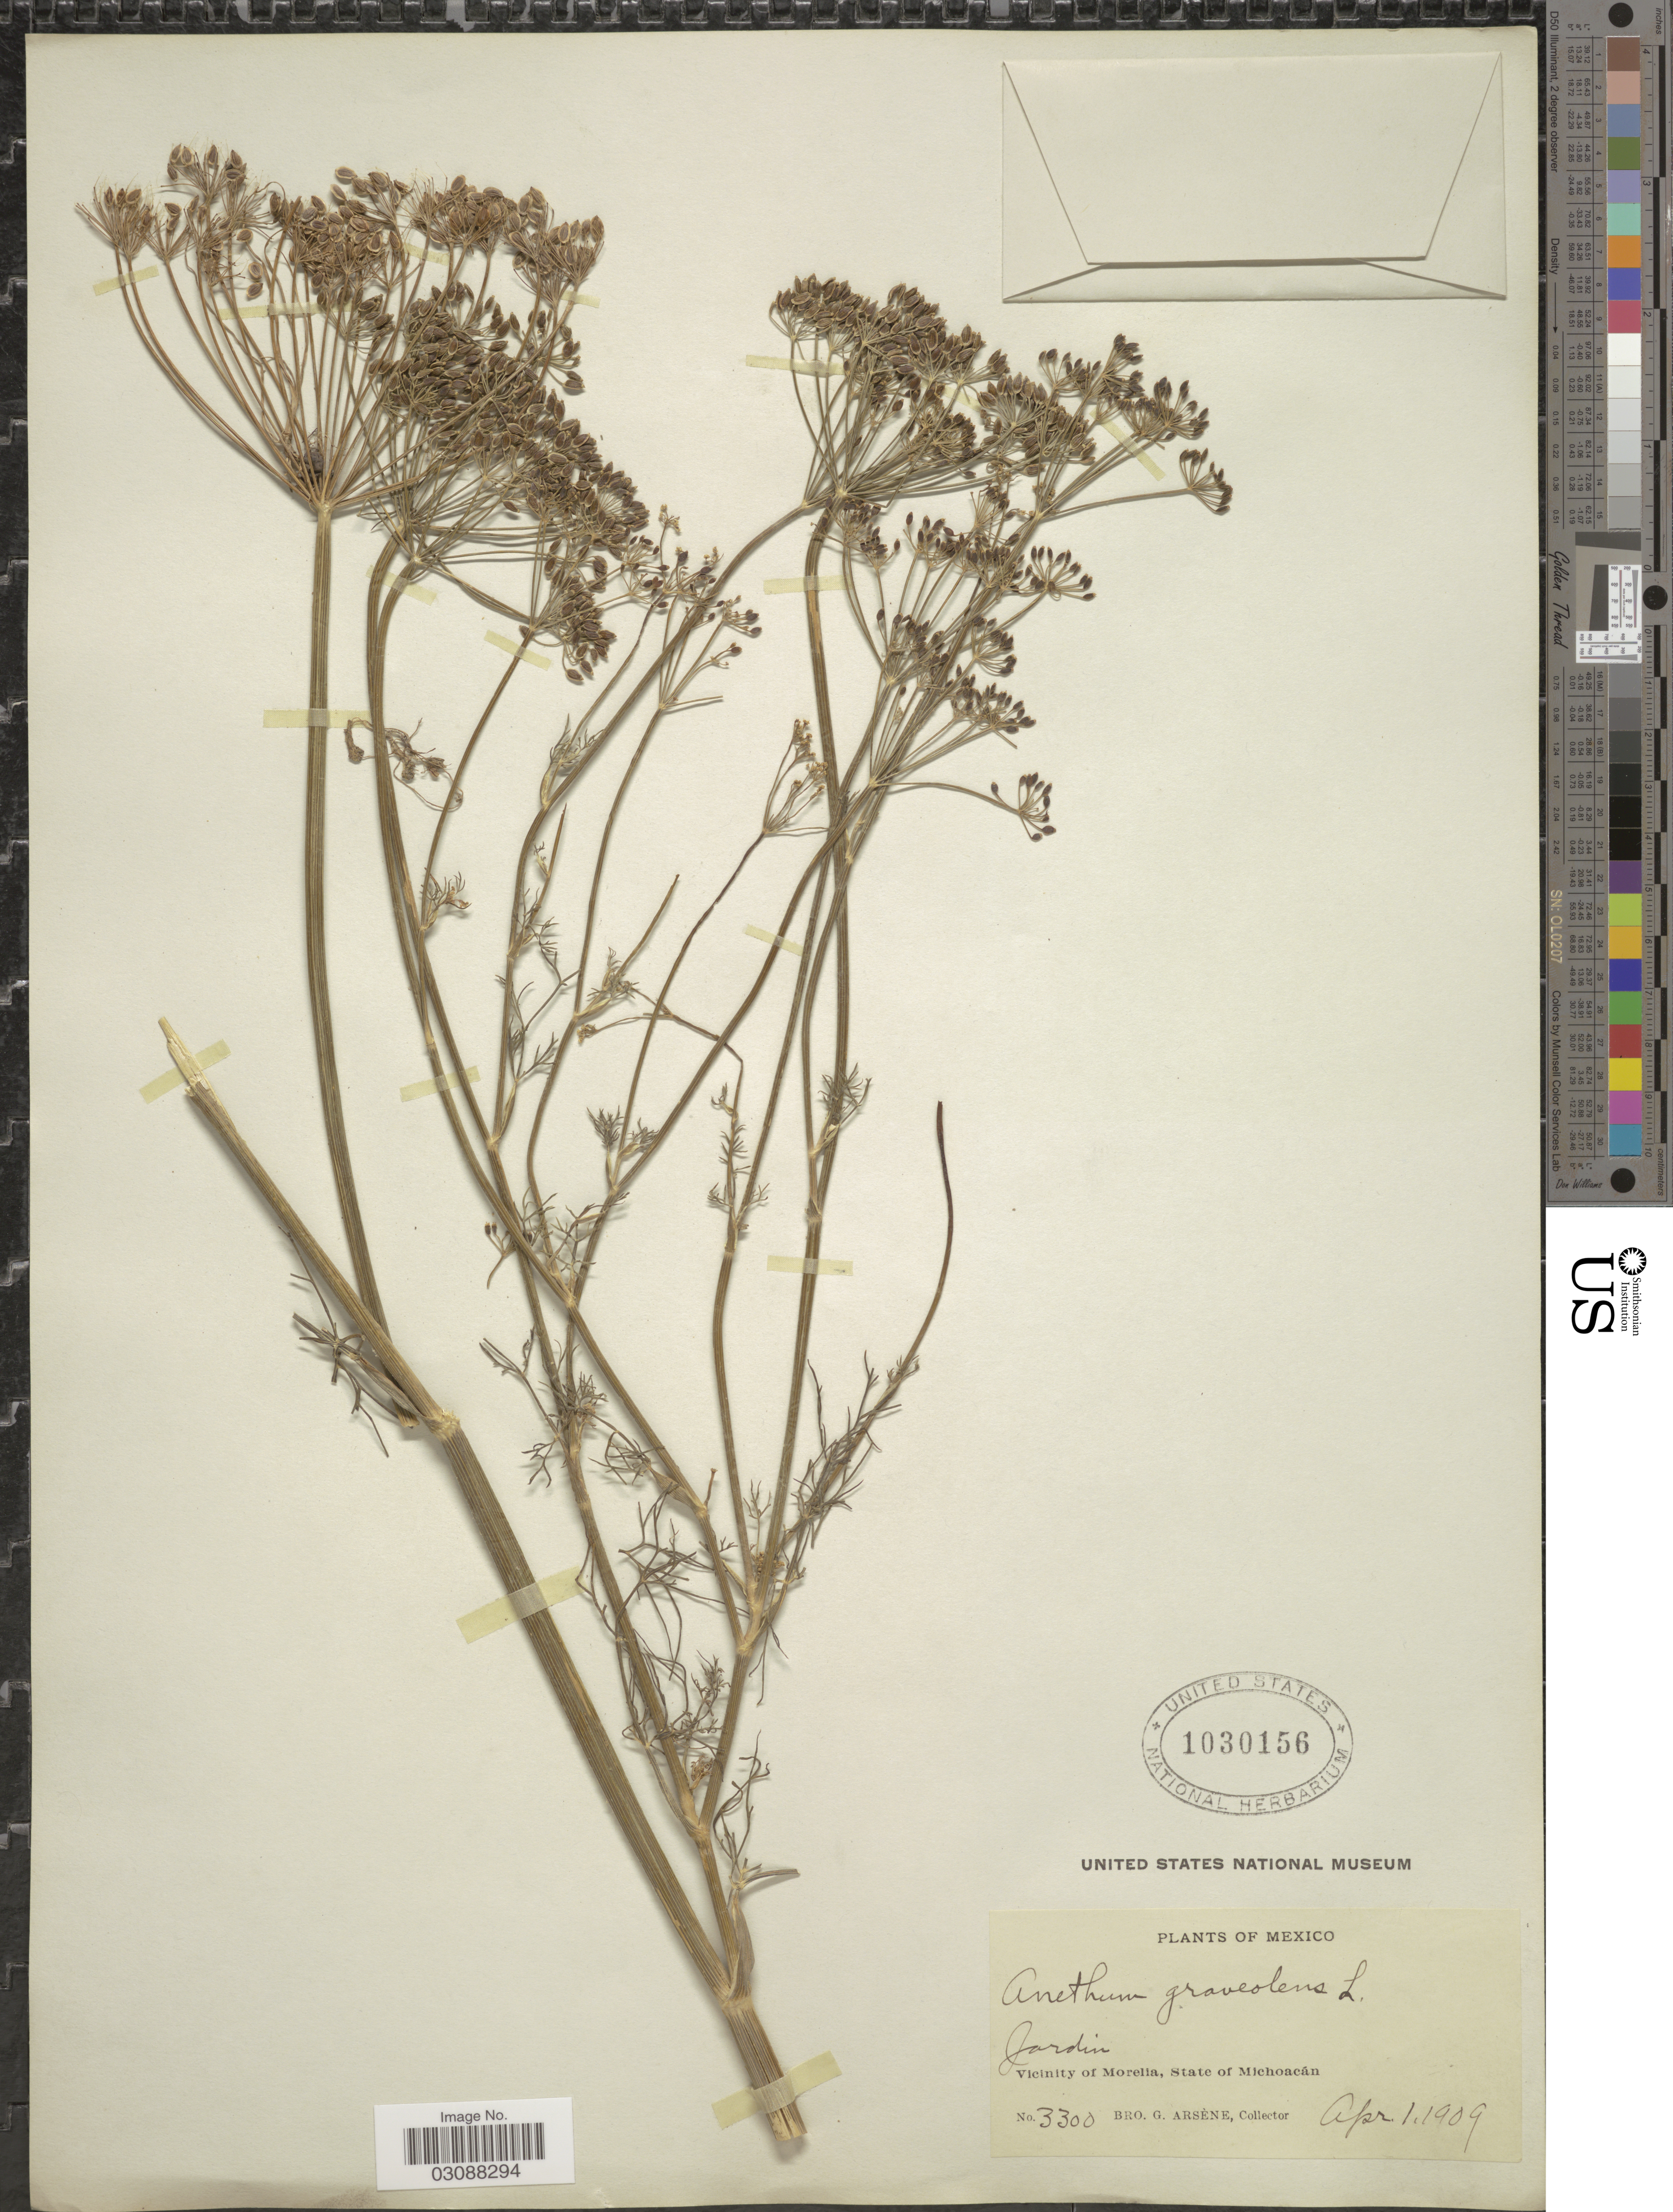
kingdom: Plantae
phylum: Tracheophyta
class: Magnoliopsida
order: Apiales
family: Apiaceae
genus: Anethum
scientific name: Anethum graveolens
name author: L.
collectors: Bro. G. Arsène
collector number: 3300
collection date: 1909-04-01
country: Mexico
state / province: Michoacán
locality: Jardin. Vicinity of Morelia.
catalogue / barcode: US 1030156